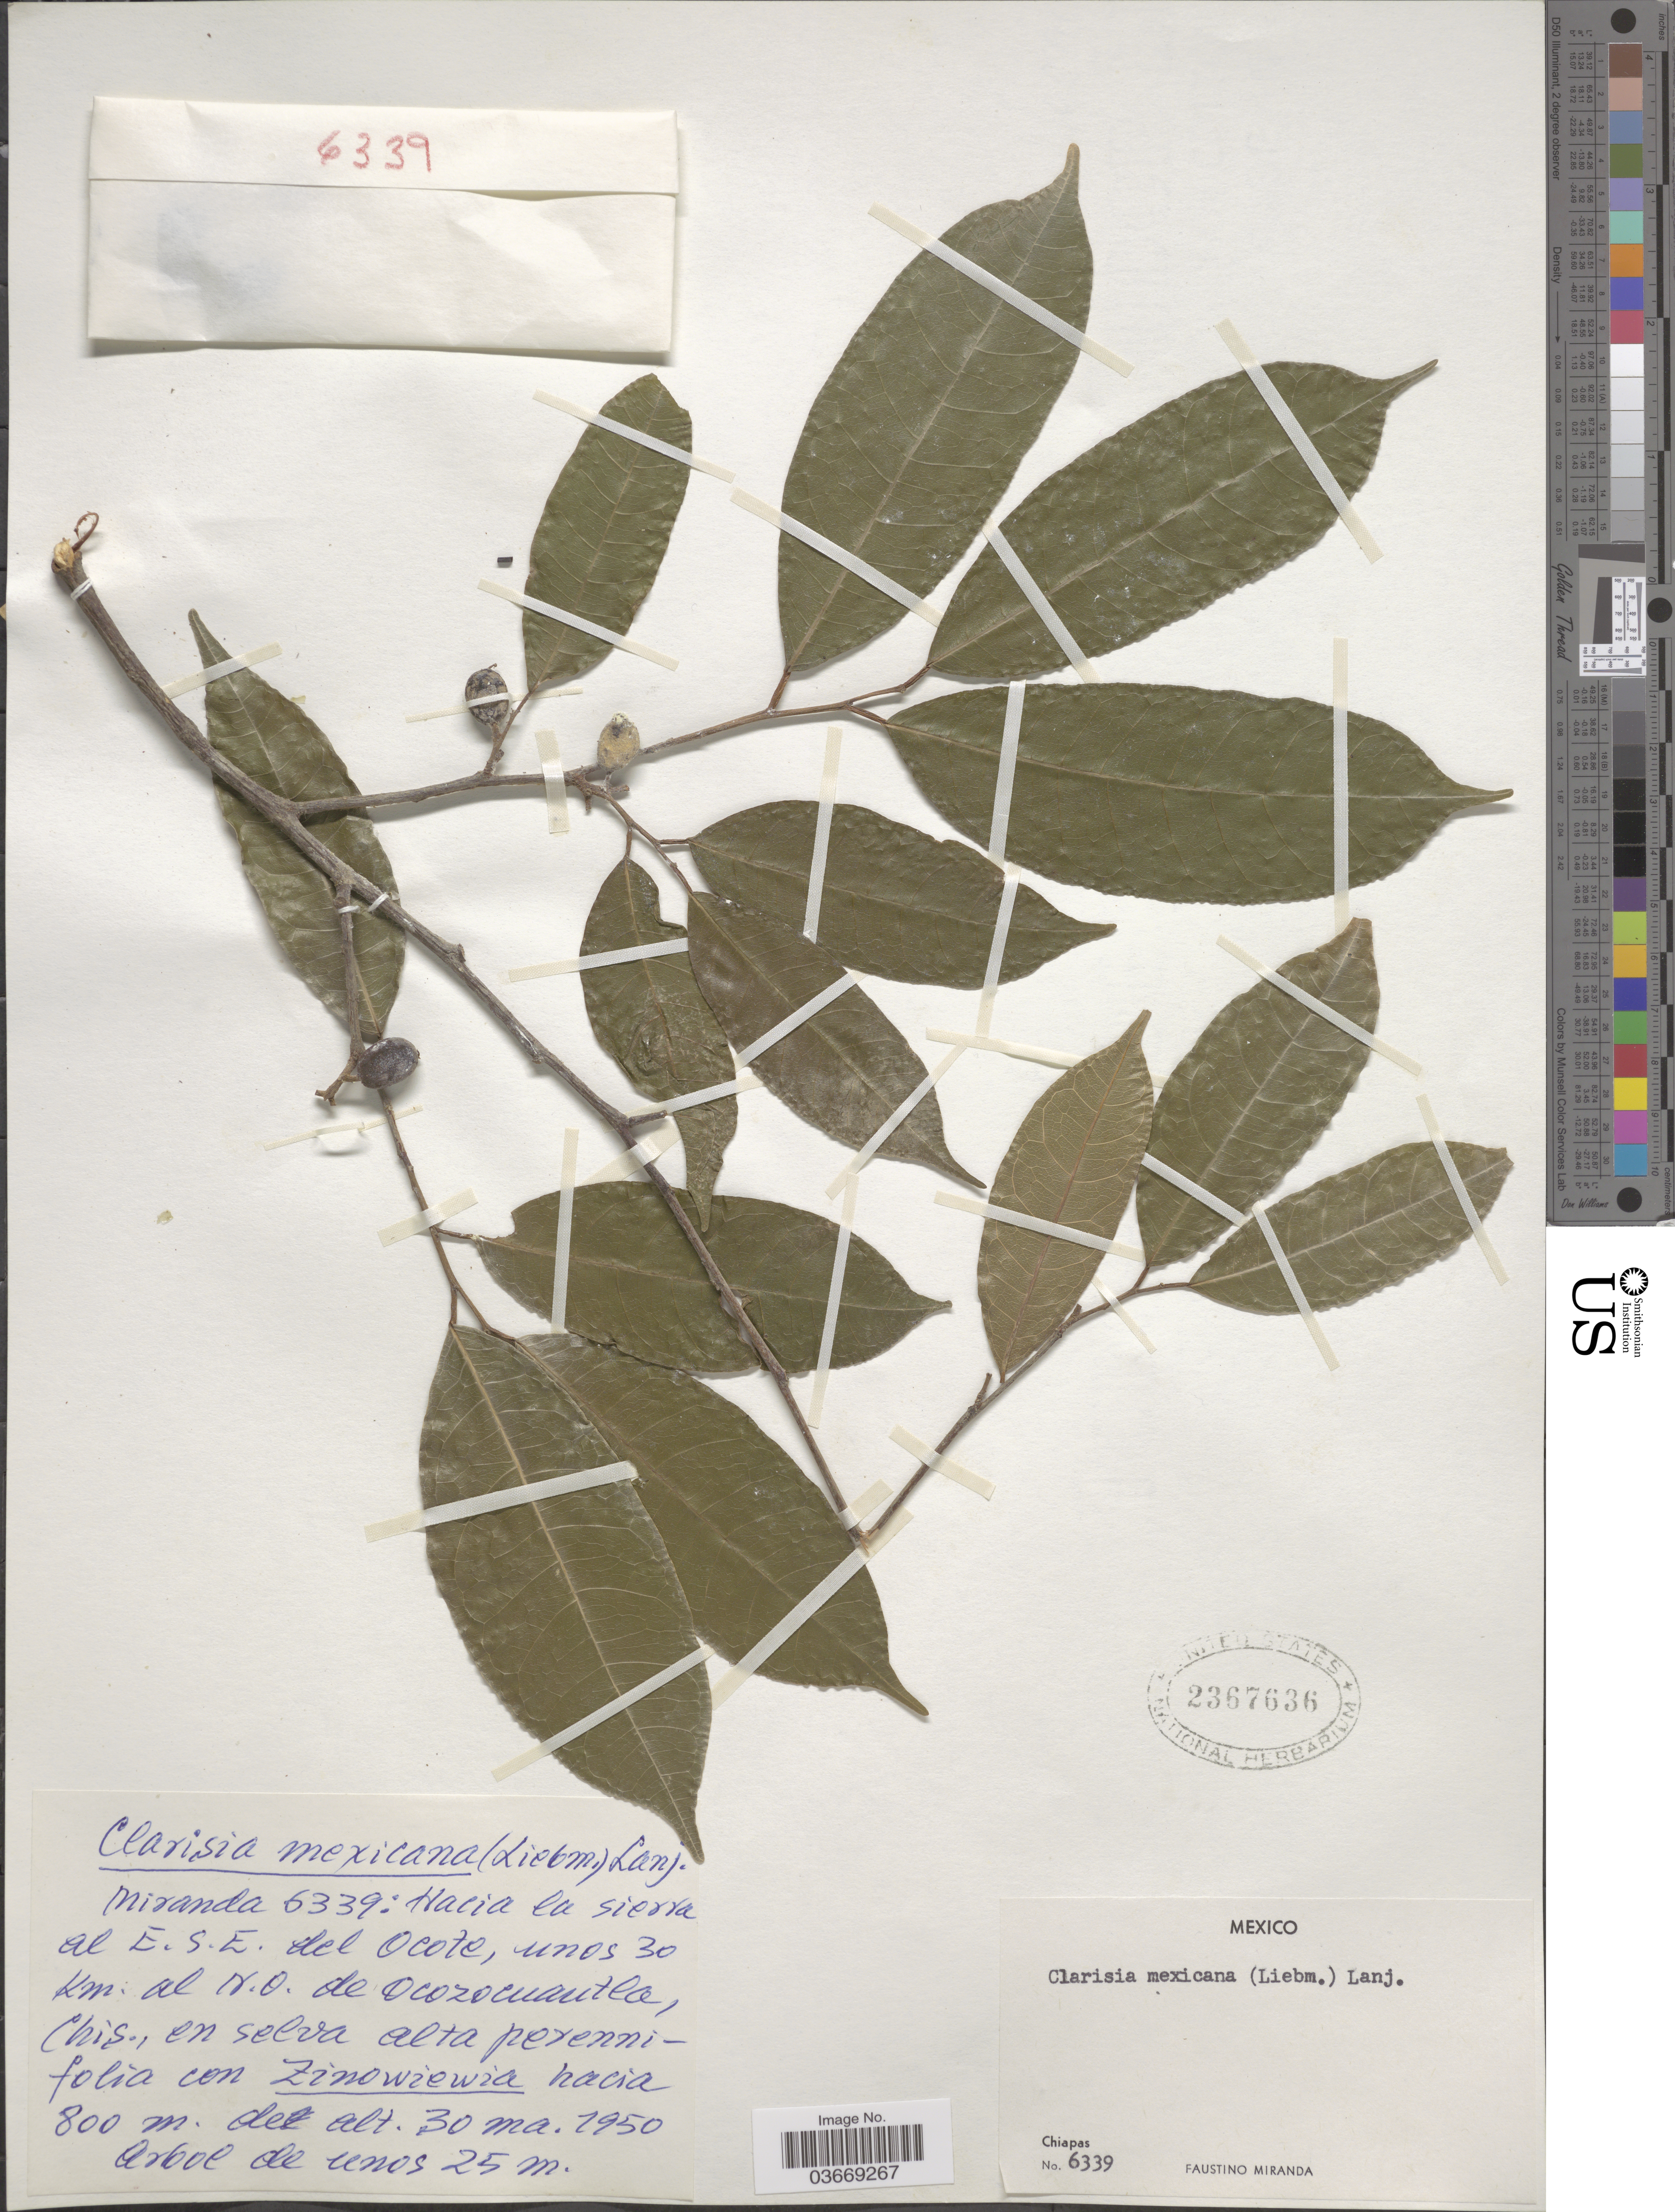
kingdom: Plantae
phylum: Tracheophyta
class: Magnoliopsida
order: Rosales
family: Moraceae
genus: Clarisia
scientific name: Clarisia biflora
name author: Ruiz & Pav.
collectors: F. Miranda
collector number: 6339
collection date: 1950-03-30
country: Mexico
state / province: Chiapas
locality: Hacia la sierra al E.S.E. del Ocote, unos 30 Km. al N.O. de Ocozocuantla.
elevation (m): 800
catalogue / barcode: US 2367636